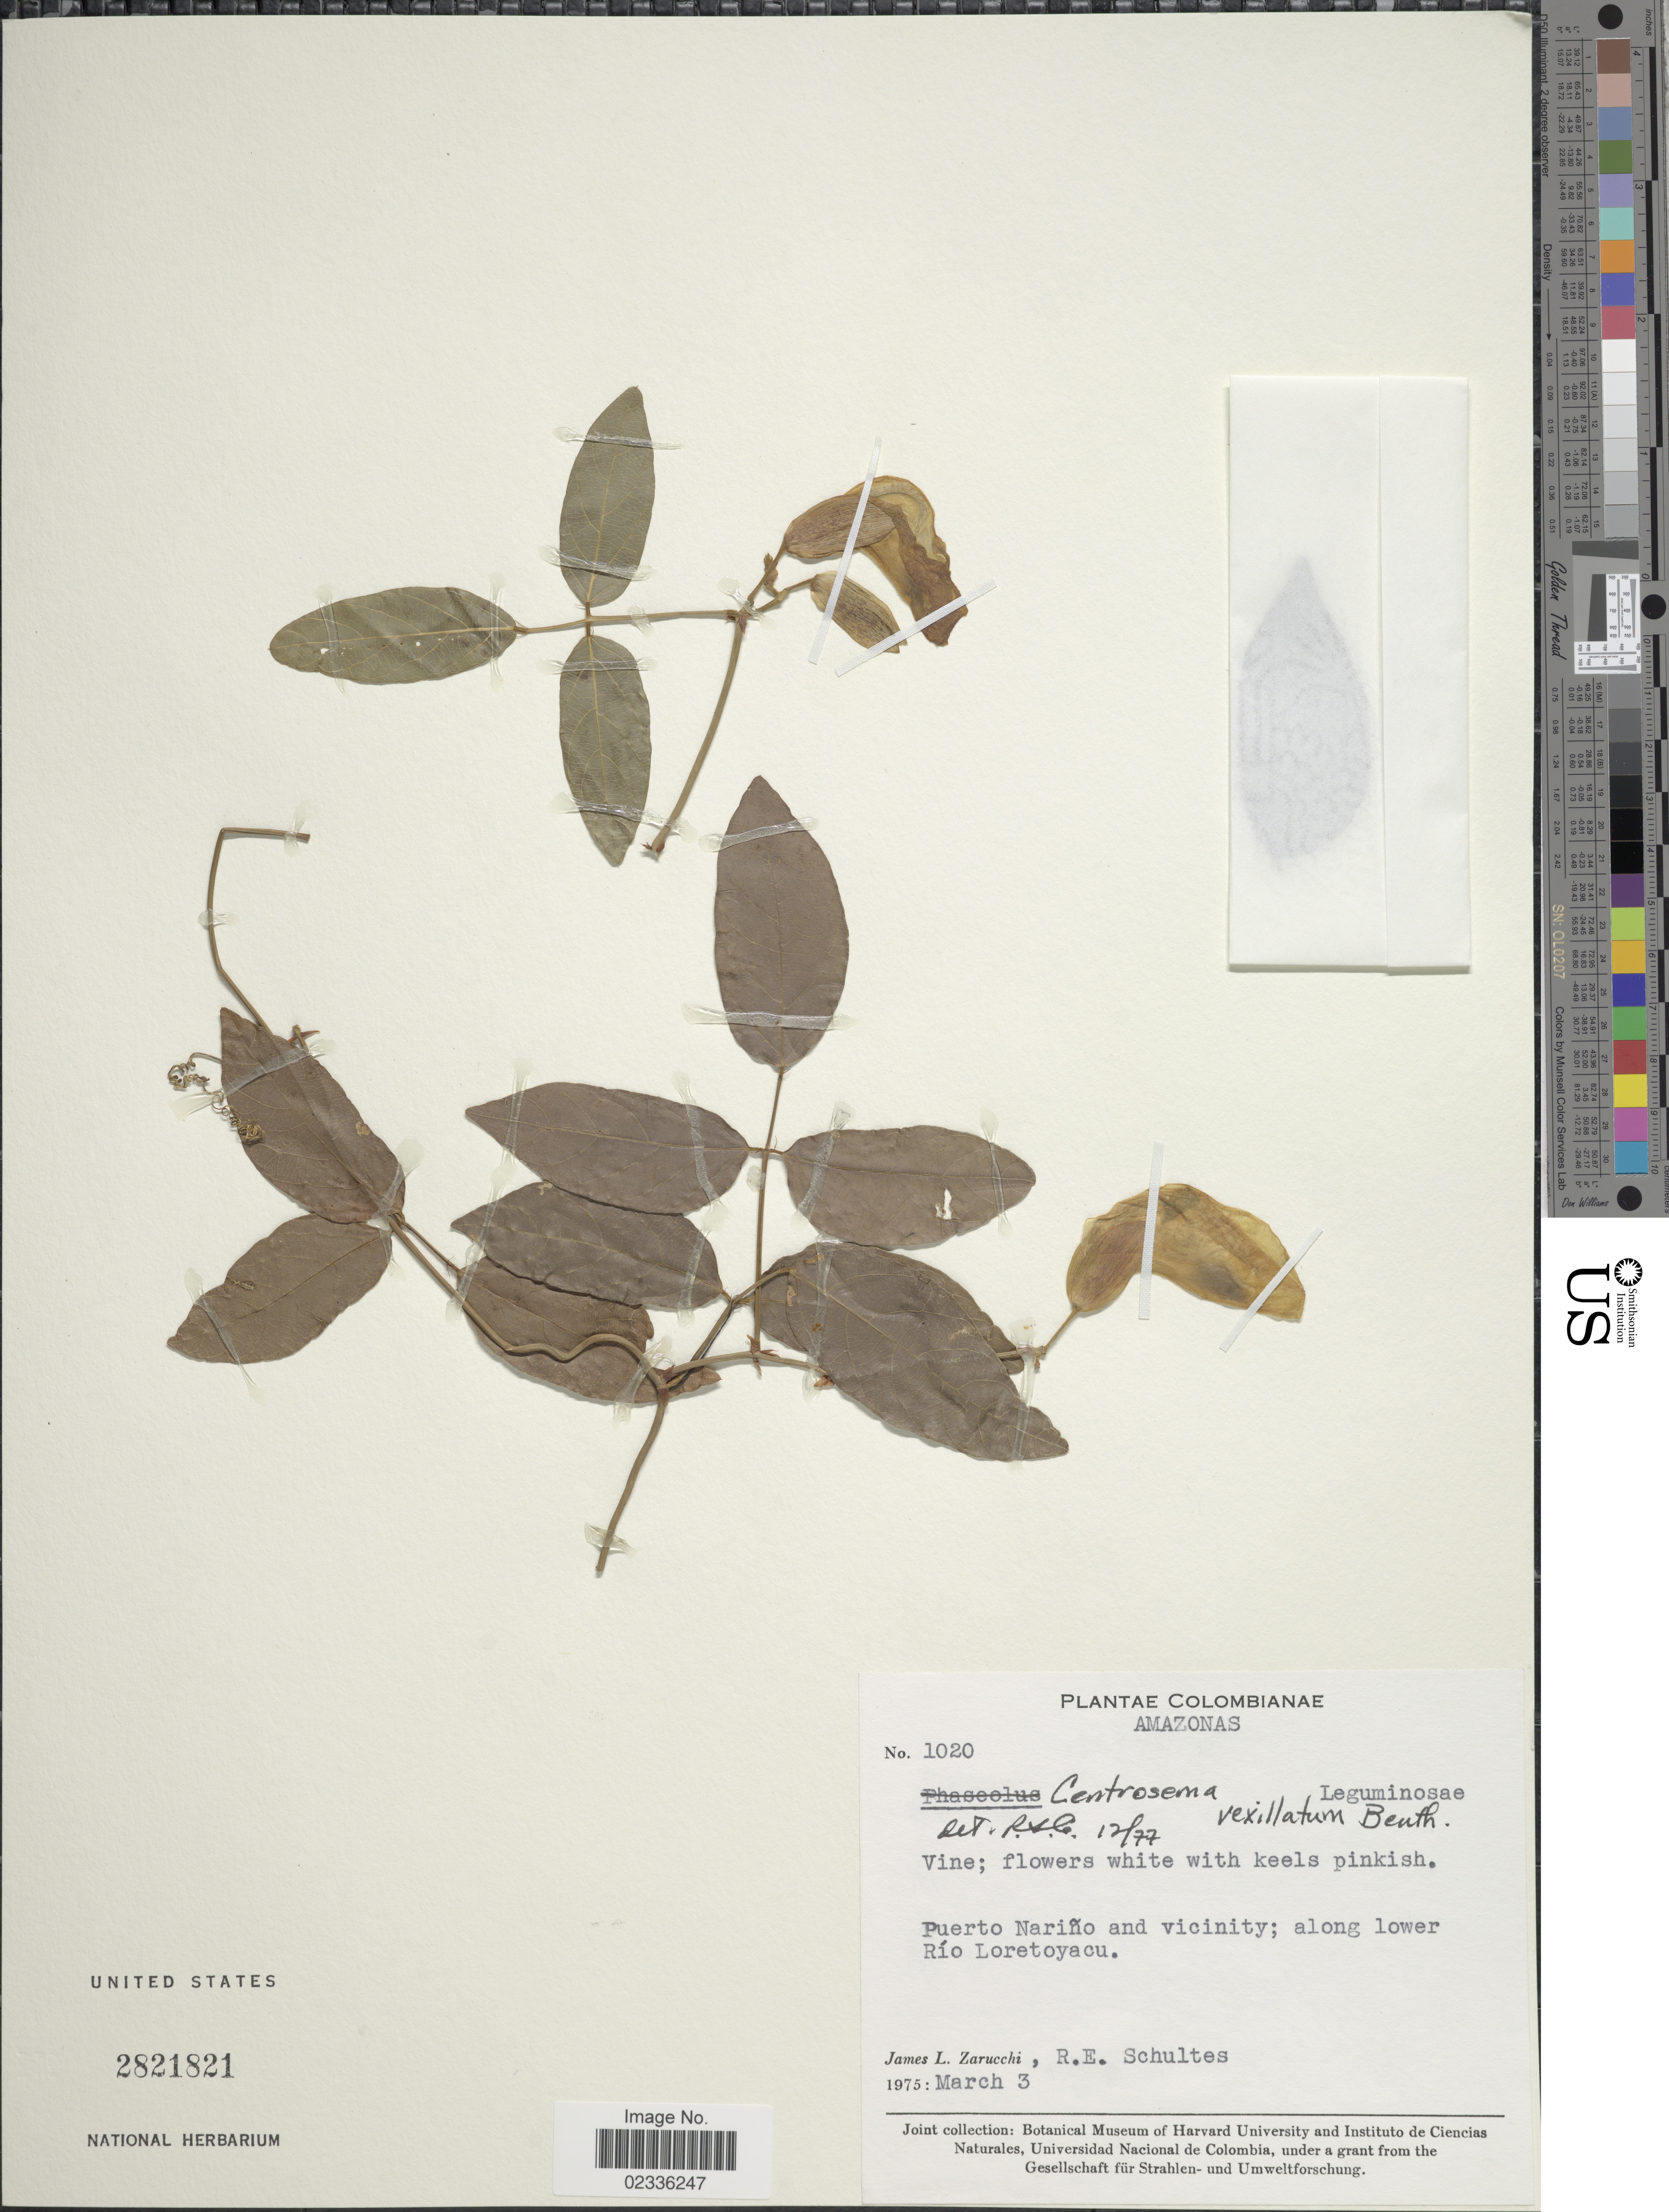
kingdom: Plantae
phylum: Tracheophyta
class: Magnoliopsida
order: Fabales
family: Fabaceae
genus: Centrosema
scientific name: Centrosema vexillatum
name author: Benth.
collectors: J. L. Zarucchi & R. E. Schultes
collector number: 1020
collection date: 1975-03-03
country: Colombia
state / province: Amazônas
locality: Colombianae, Amazonas, Puerto Narino and vicinity; along lower Rio Loretoyacu.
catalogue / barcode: US 2821821